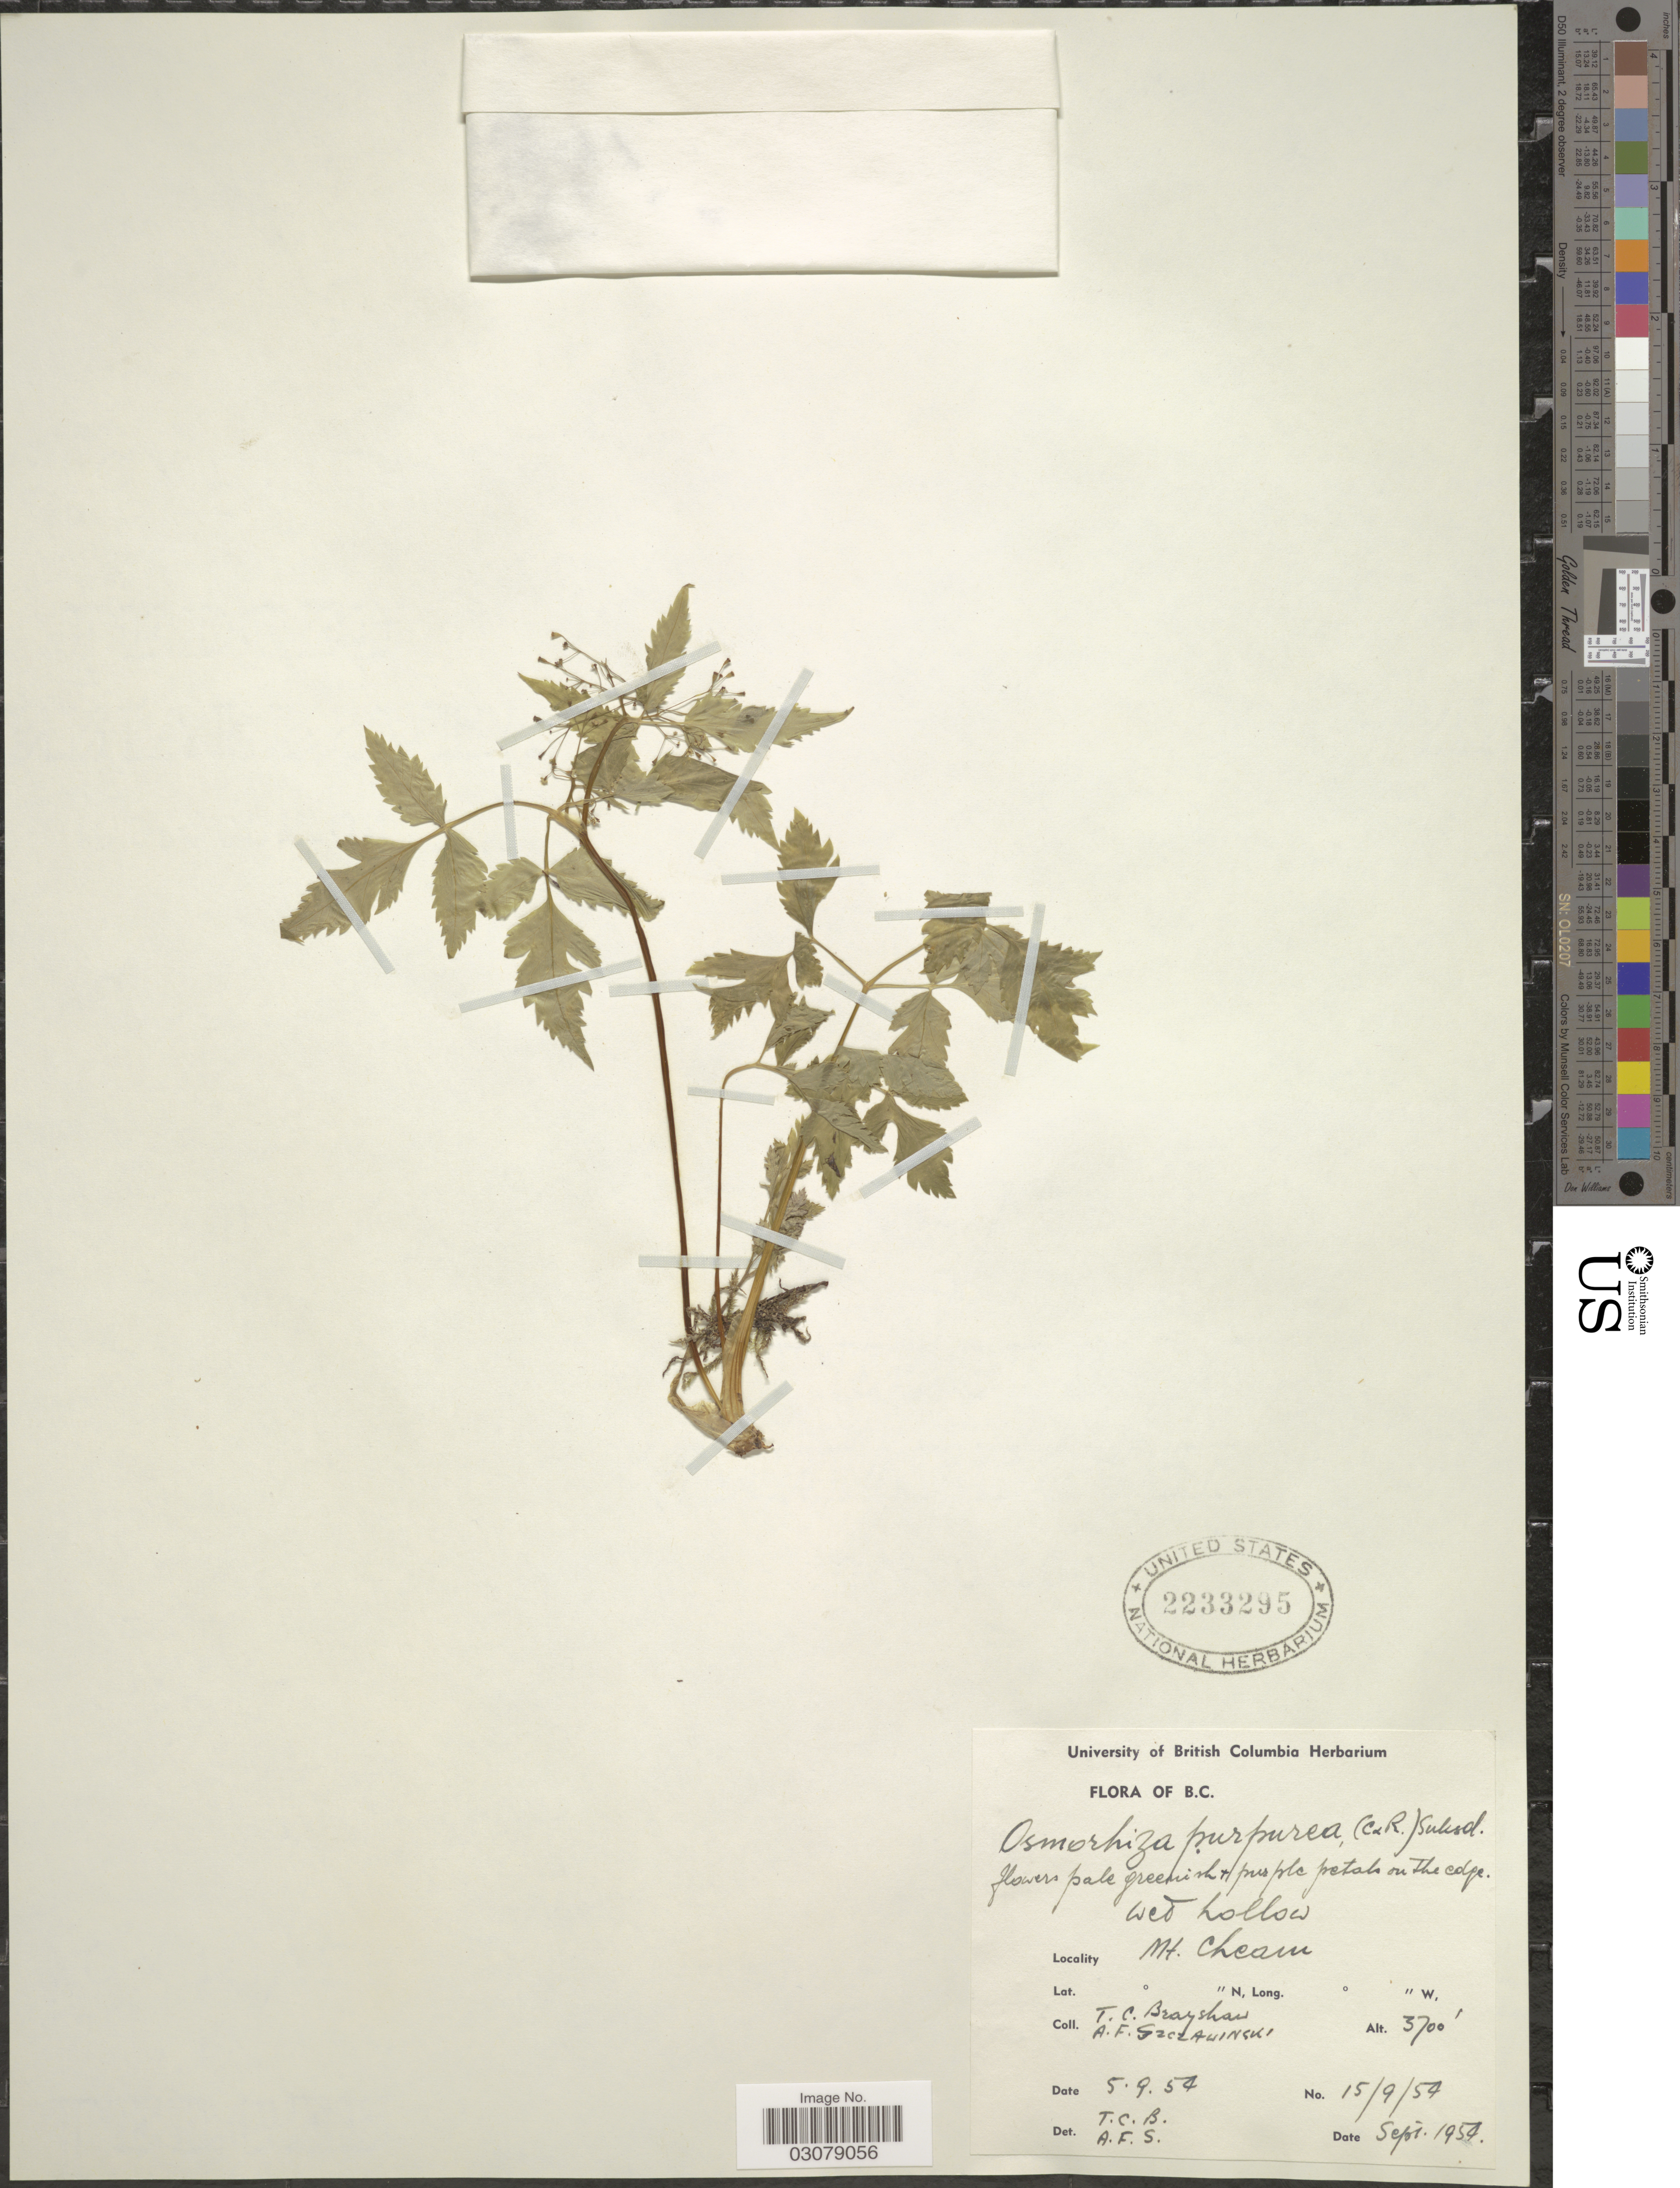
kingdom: Plantae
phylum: Tracheophyta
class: Magnoliopsida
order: Apiales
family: Apiaceae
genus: Osmorhiza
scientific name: Osmorhiza purpurea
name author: (J.M. Coult. & Rose) Suksd.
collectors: T. Brayshaw & A. Szczawinski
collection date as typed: Transcribed d/m/y: 15/9/54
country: Canada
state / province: British Columbia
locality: Mt. Cheam.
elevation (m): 1128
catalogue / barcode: US 2233295